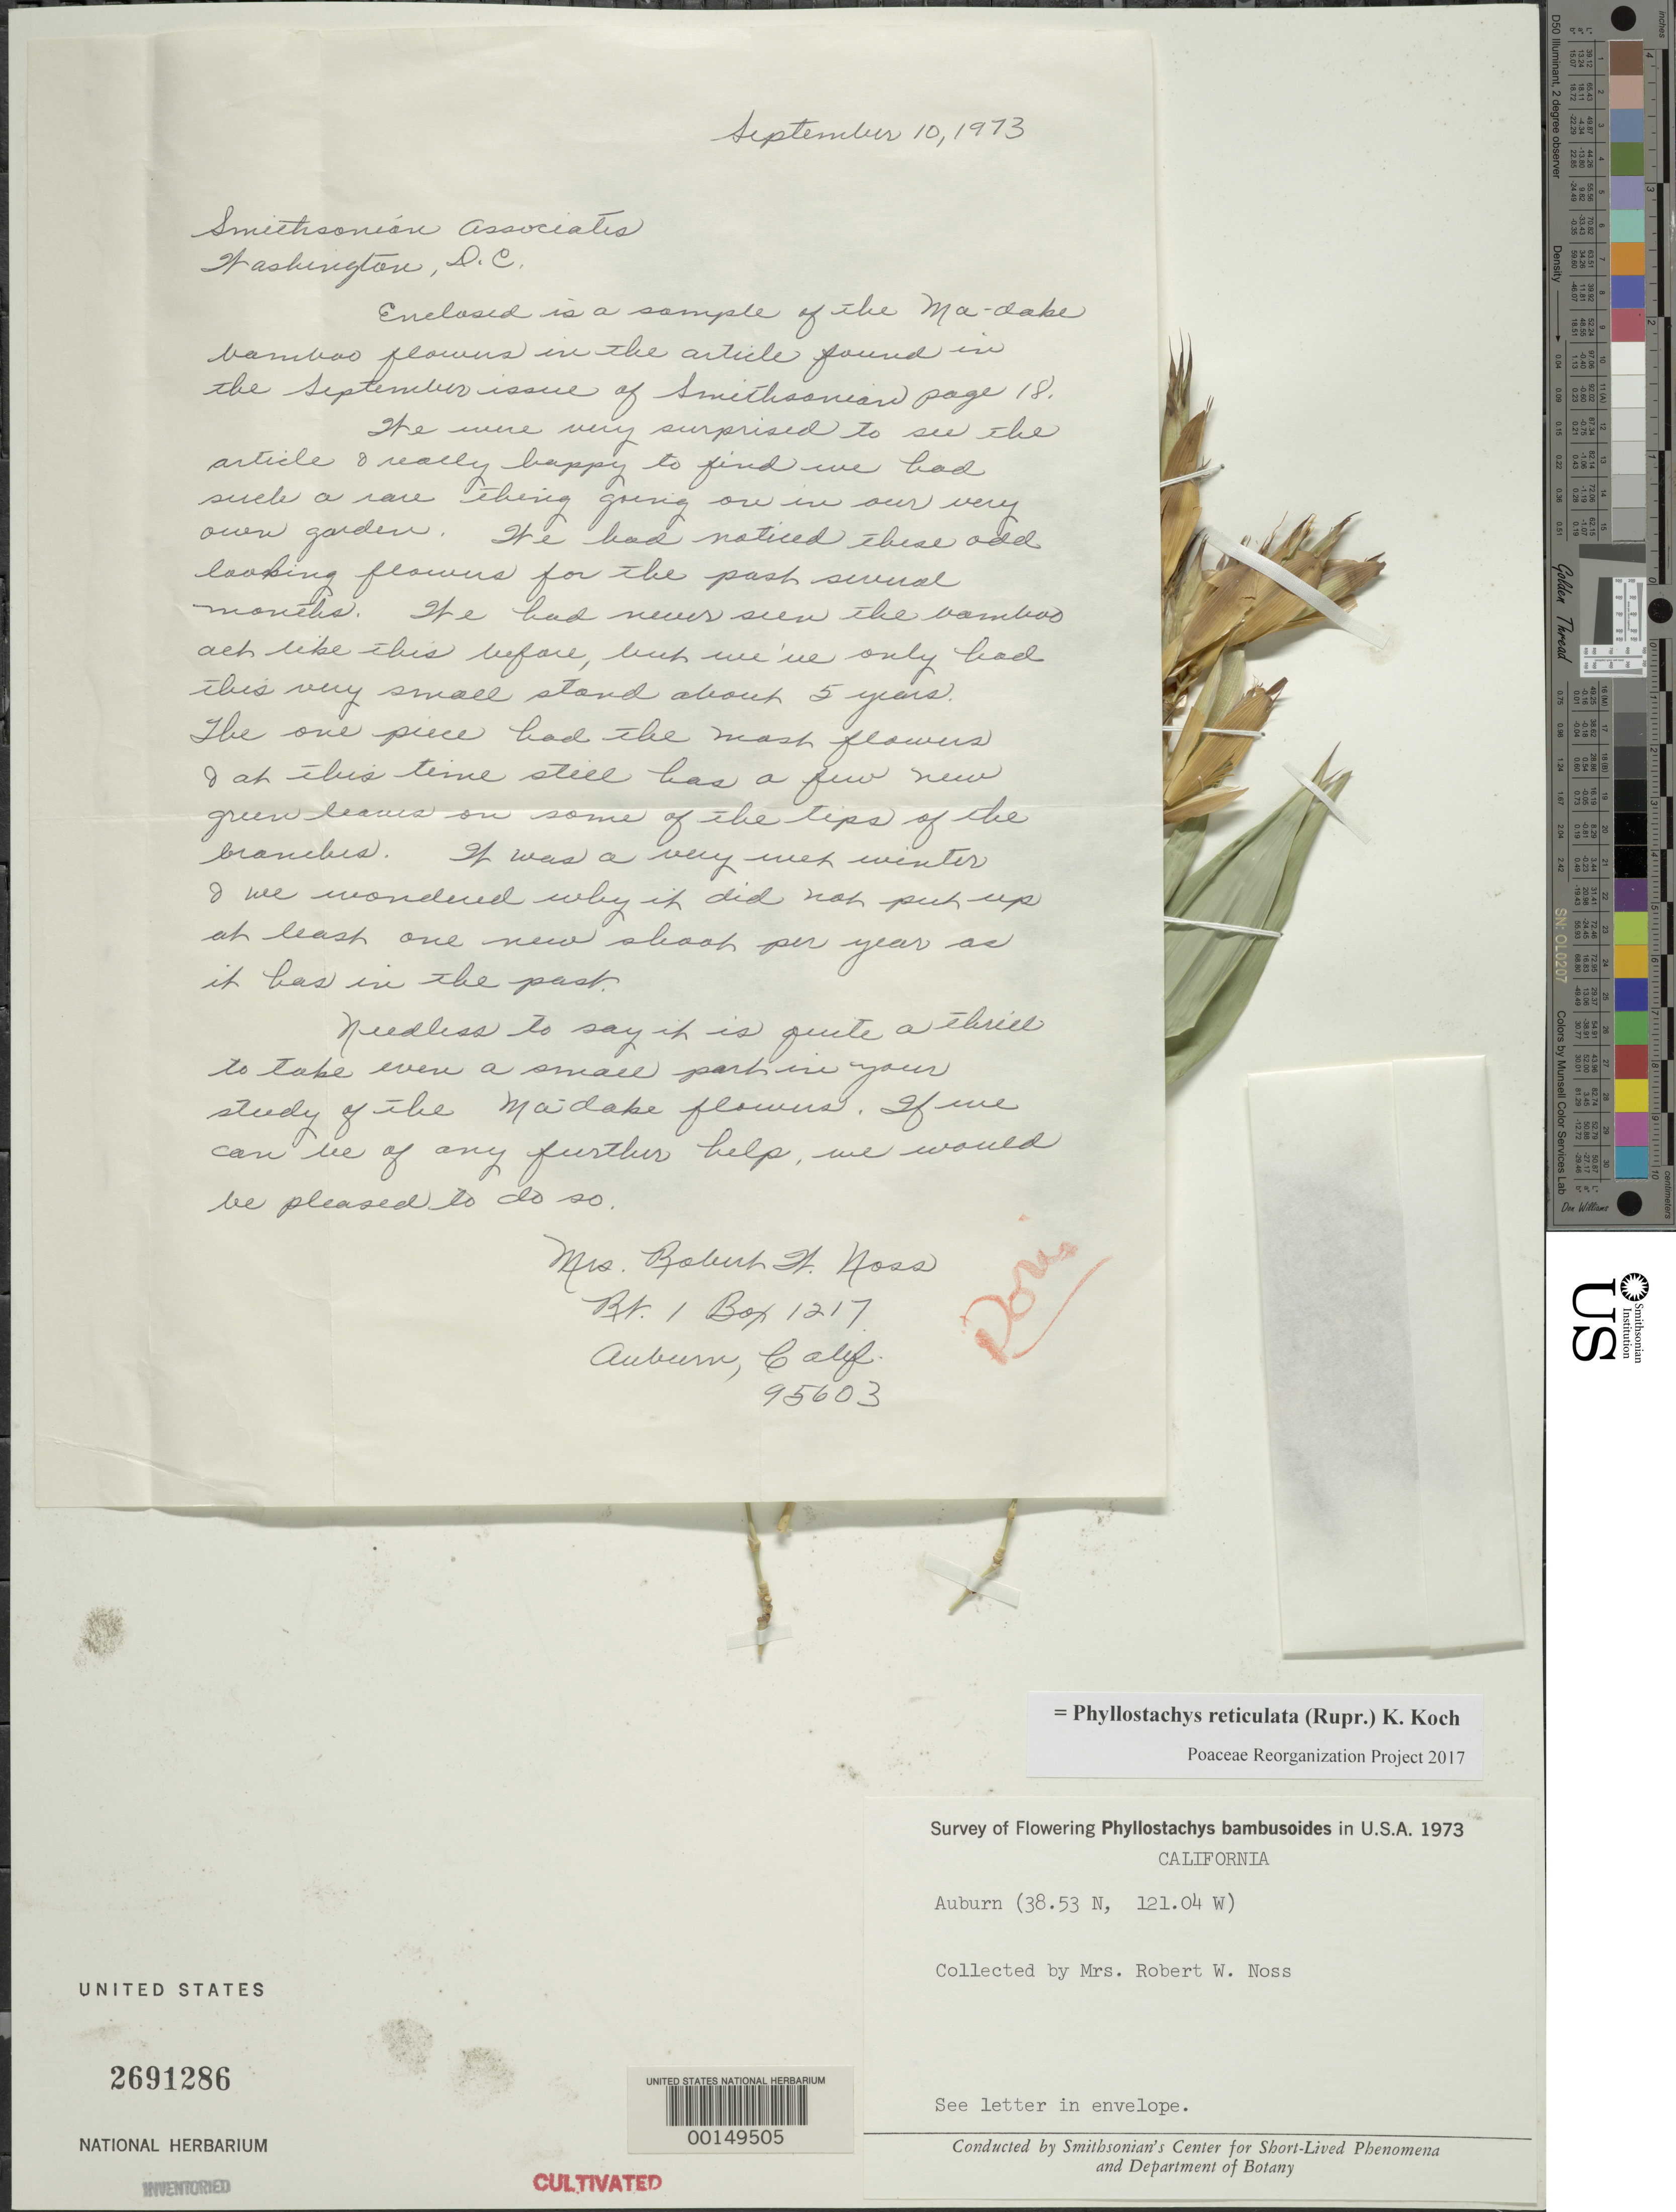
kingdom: Plantae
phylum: Tracheophyta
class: Liliopsida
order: Poales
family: Poaceae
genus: Phyllostachys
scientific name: Phyllostachys reticulata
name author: (Rupr.) K. Koch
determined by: Poaceae Reorganization Project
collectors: R. Noss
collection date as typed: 10 Sep 1973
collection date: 1973-09-10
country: United States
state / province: California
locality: Auburn, lat. 38.53n: long. 121.04w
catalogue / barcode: US 2691286